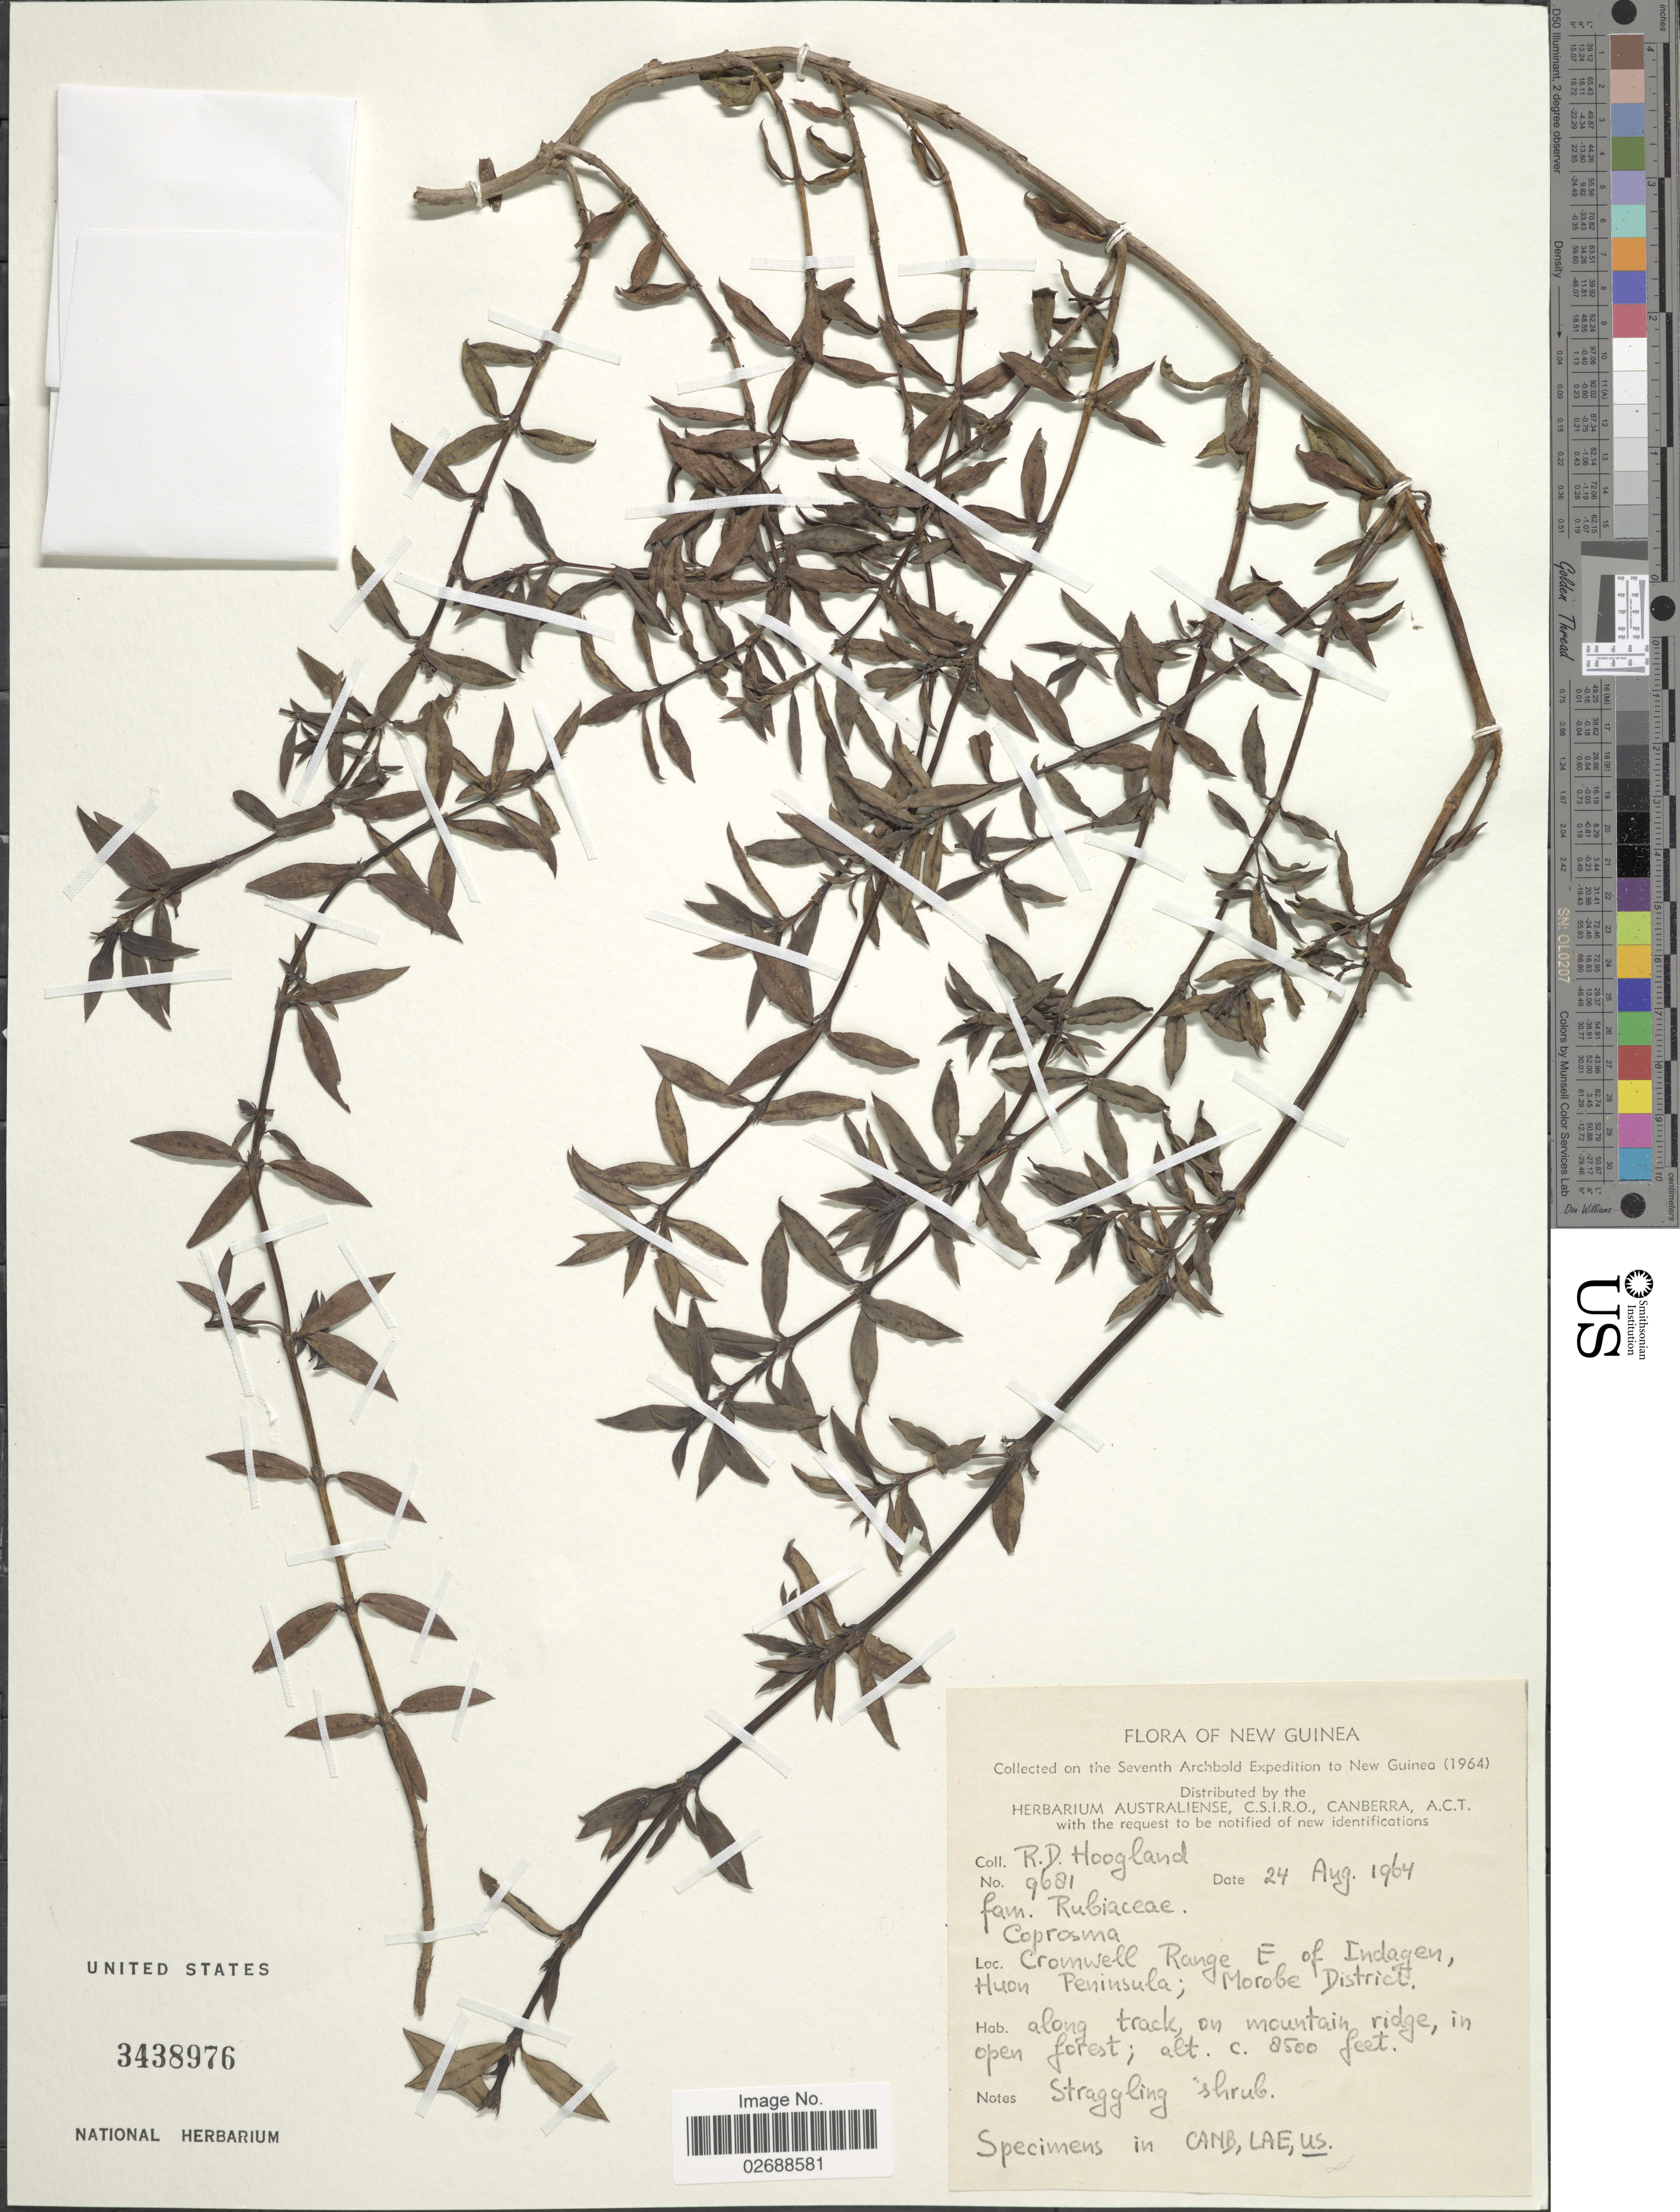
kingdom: Plantae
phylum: Tracheophyta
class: Magnoliopsida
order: Gentianales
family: Rubiaceae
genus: Coprosma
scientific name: Coprosma sp.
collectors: R. D. Hoogland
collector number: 9681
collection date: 1964-08-24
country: Papua New Guinea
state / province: Morobe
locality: New Guinea. Cromwell Range, E of Indagen, Huon Peninsula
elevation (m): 2591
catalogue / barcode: US 3438976